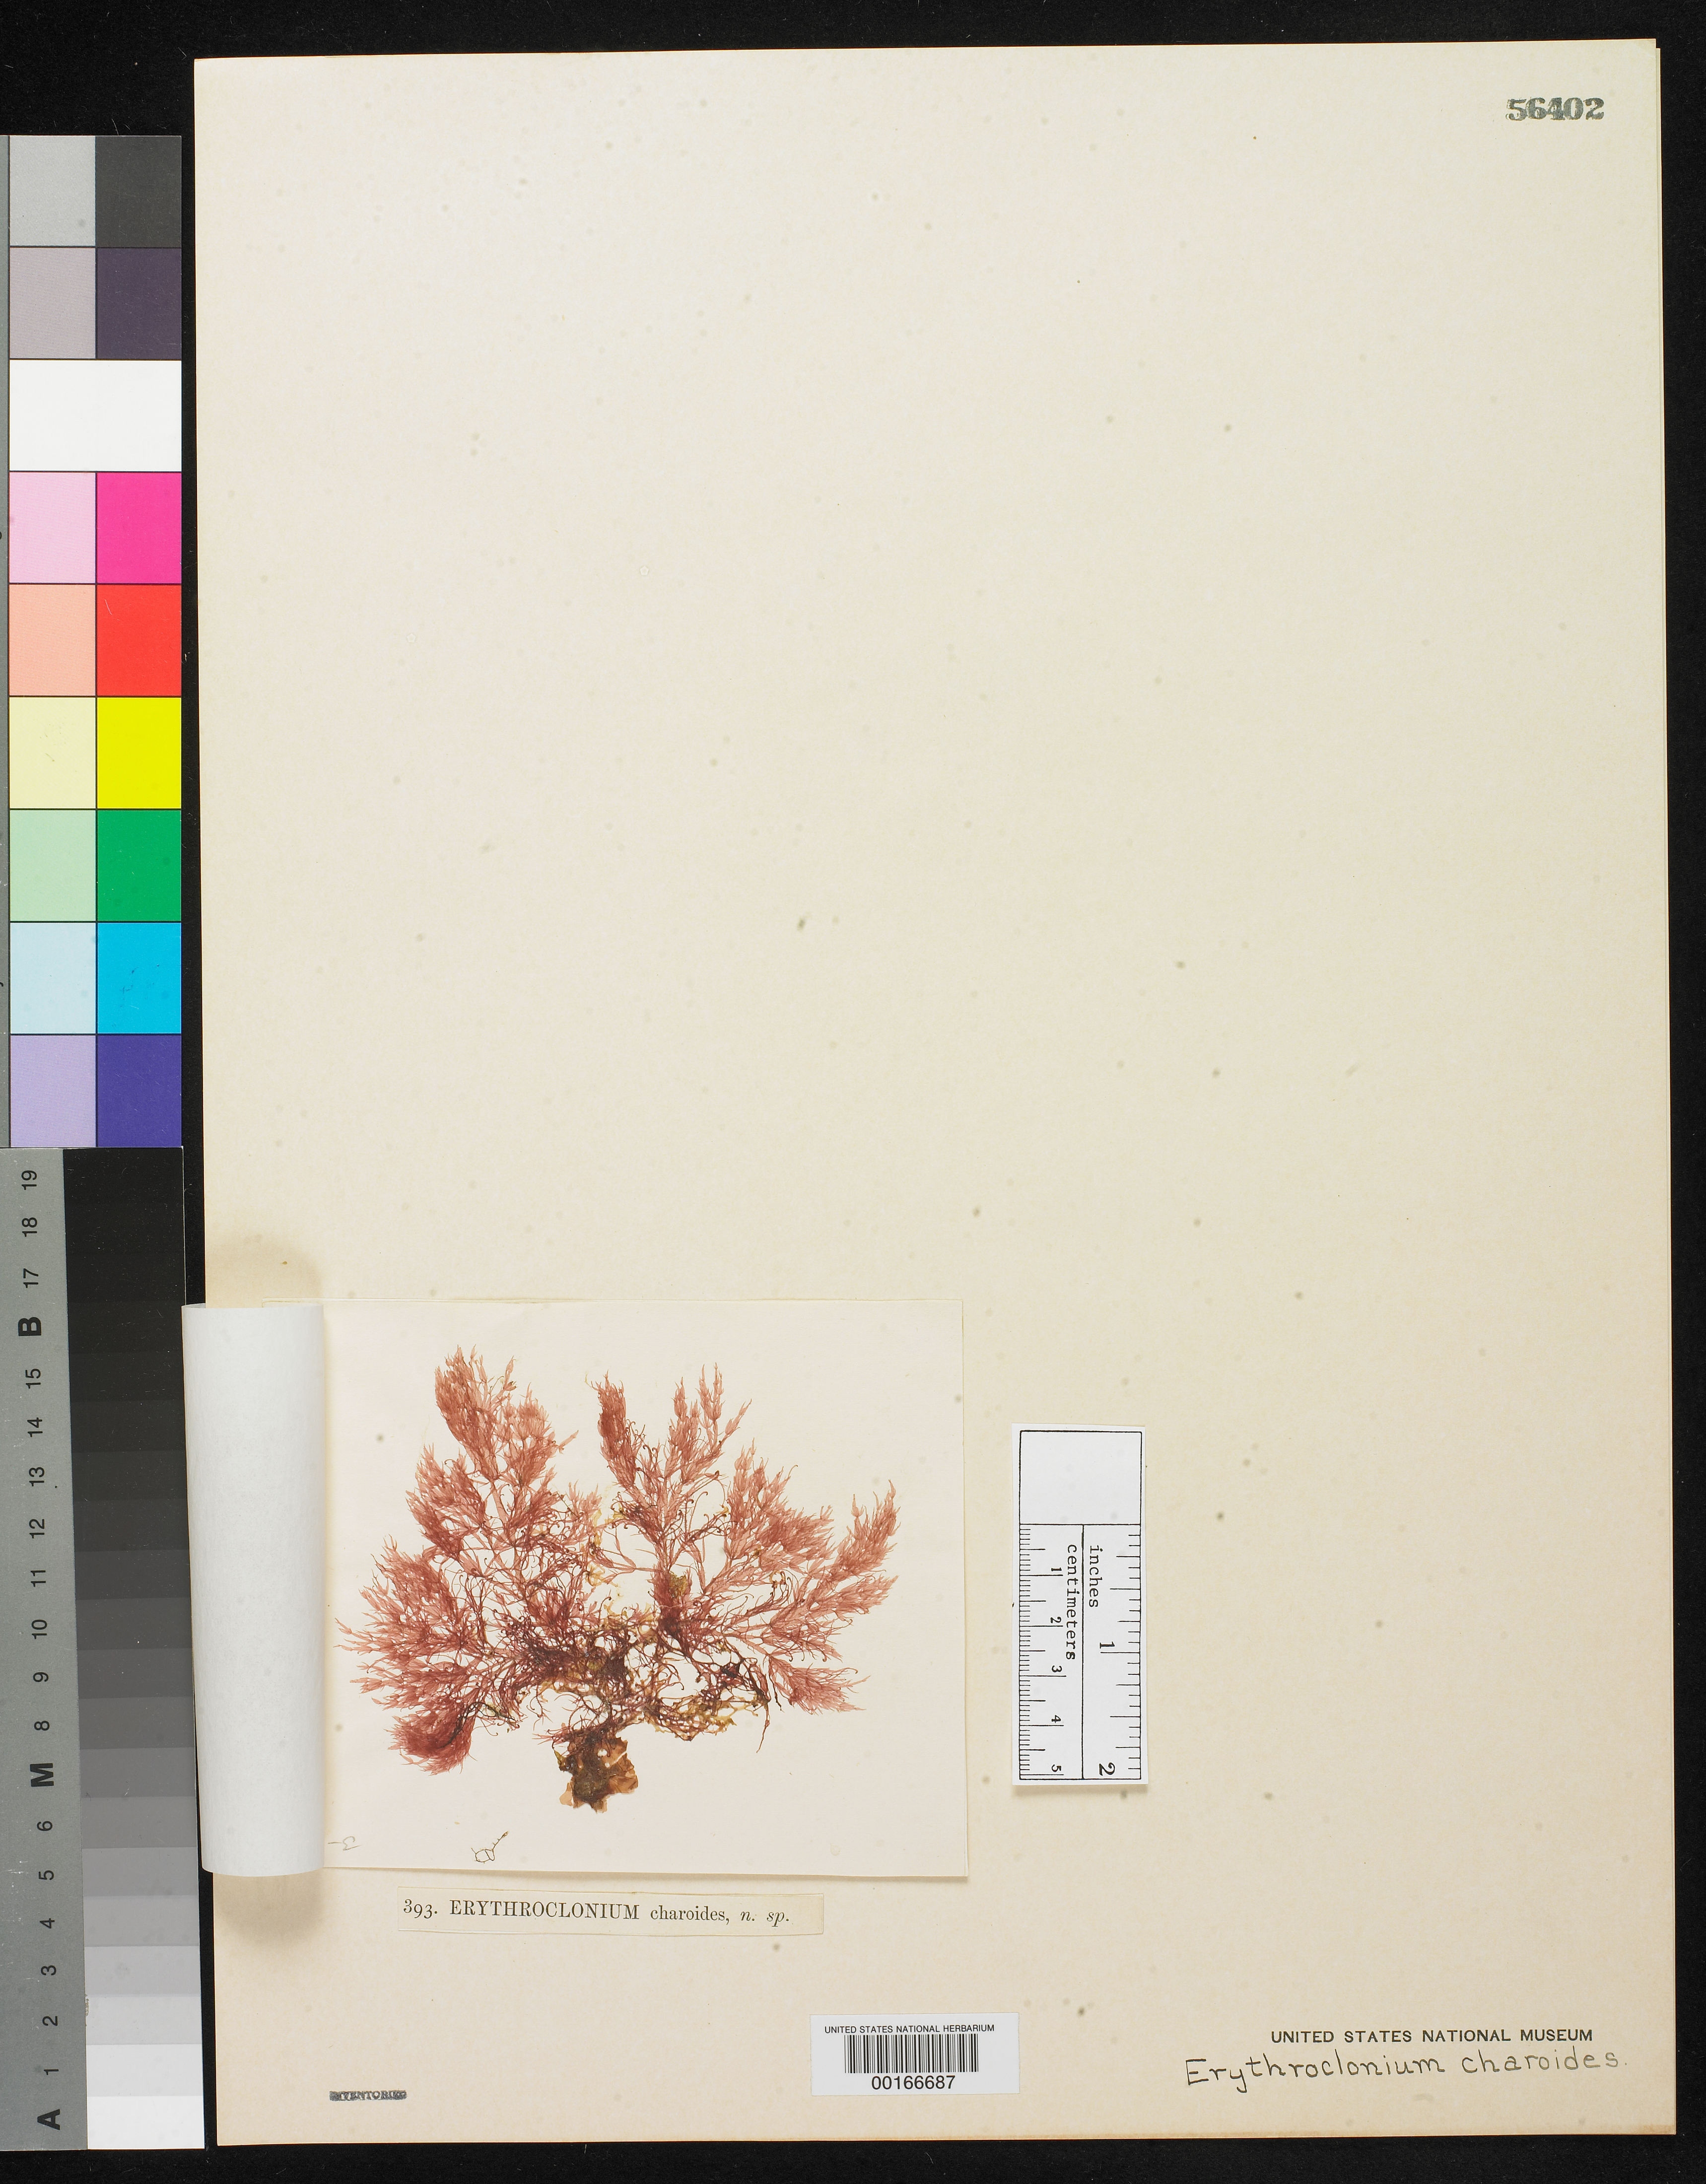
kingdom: Plantae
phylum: Rhodophyta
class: Florideophyceae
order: Gigartinales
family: Areschougiaceae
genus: Erythroclonium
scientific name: Erythroclonium charoides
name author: Harv. in Hook. f.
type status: Isotype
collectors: W. Harvey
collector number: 393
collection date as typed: Dec 1854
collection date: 1854-12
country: Australia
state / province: Victoria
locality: Port Phillip Heads.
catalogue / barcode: US 56402